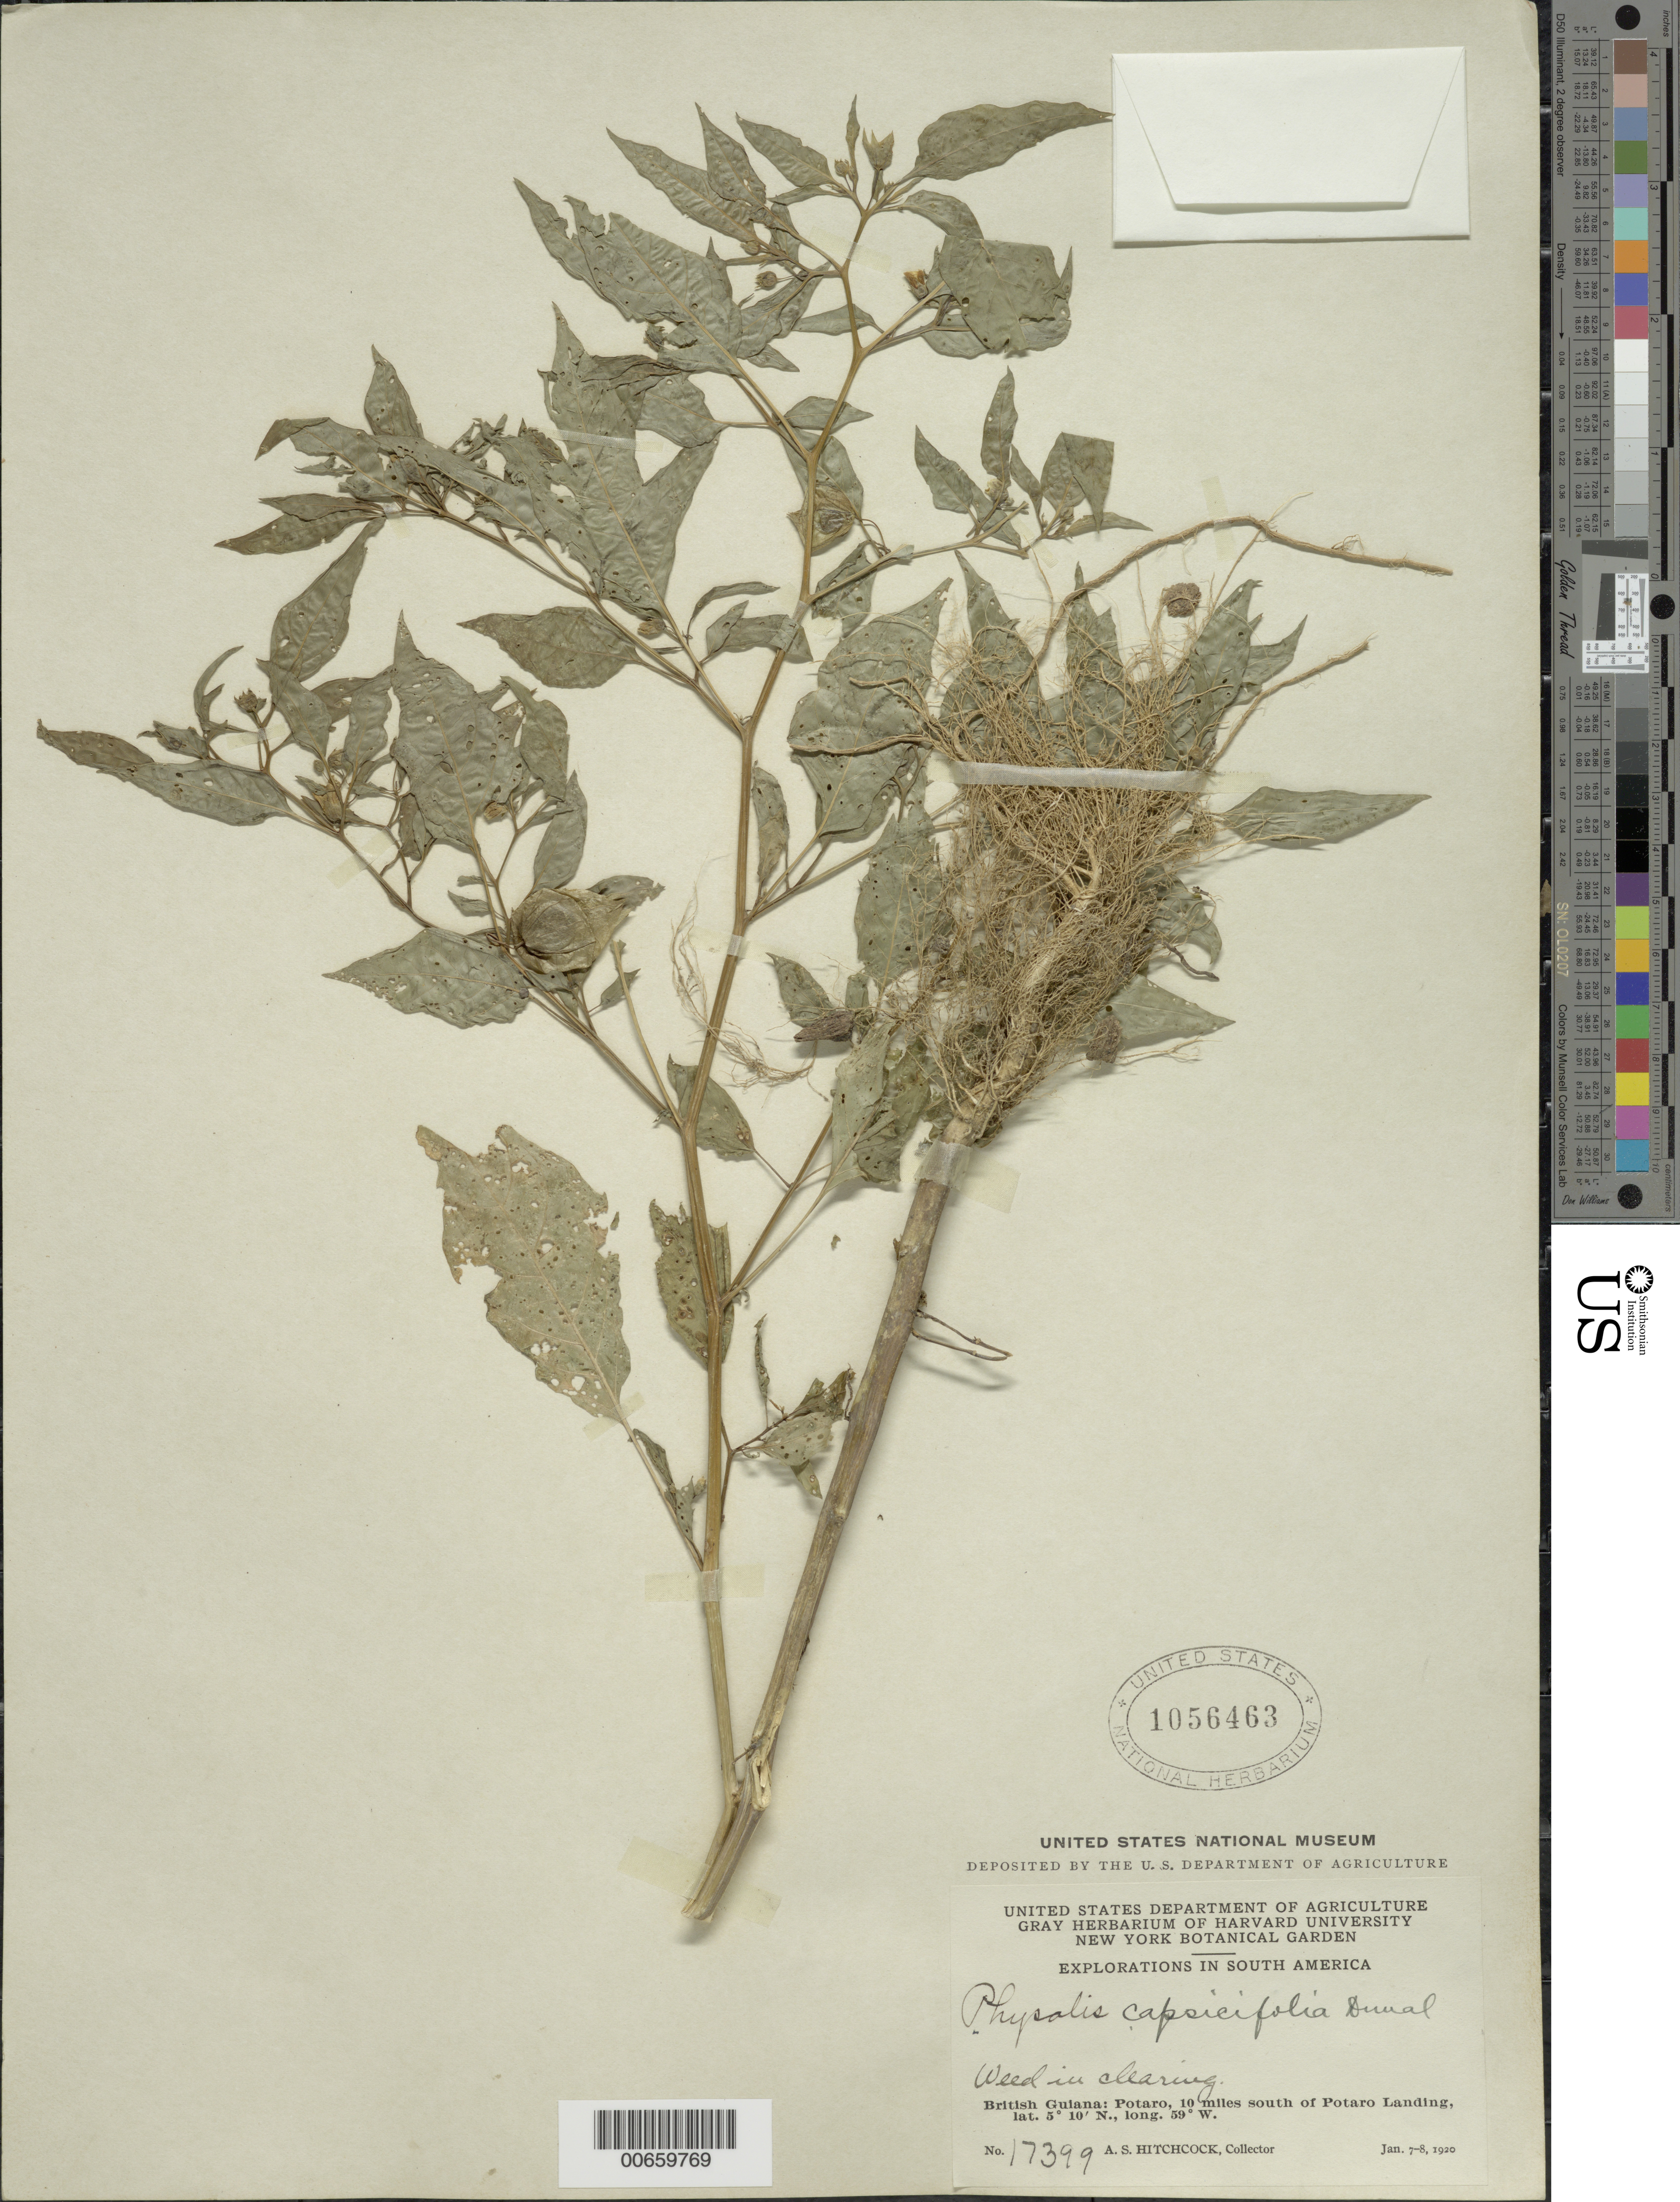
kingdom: Plantae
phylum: Tracheophyta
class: Magnoliopsida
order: Solanales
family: Solanaceae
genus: Physalis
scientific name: Physalis angulata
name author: L.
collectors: A. S. Hitchcock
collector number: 17399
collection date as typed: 7-Jan-20 to 8-Jan-20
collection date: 1920-01-07/1920-01-08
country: Guyana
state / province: Potaro-Siparuni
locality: Potaro R., 10 mi. S of Potaro Landing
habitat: Clearing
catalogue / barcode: US 1056463